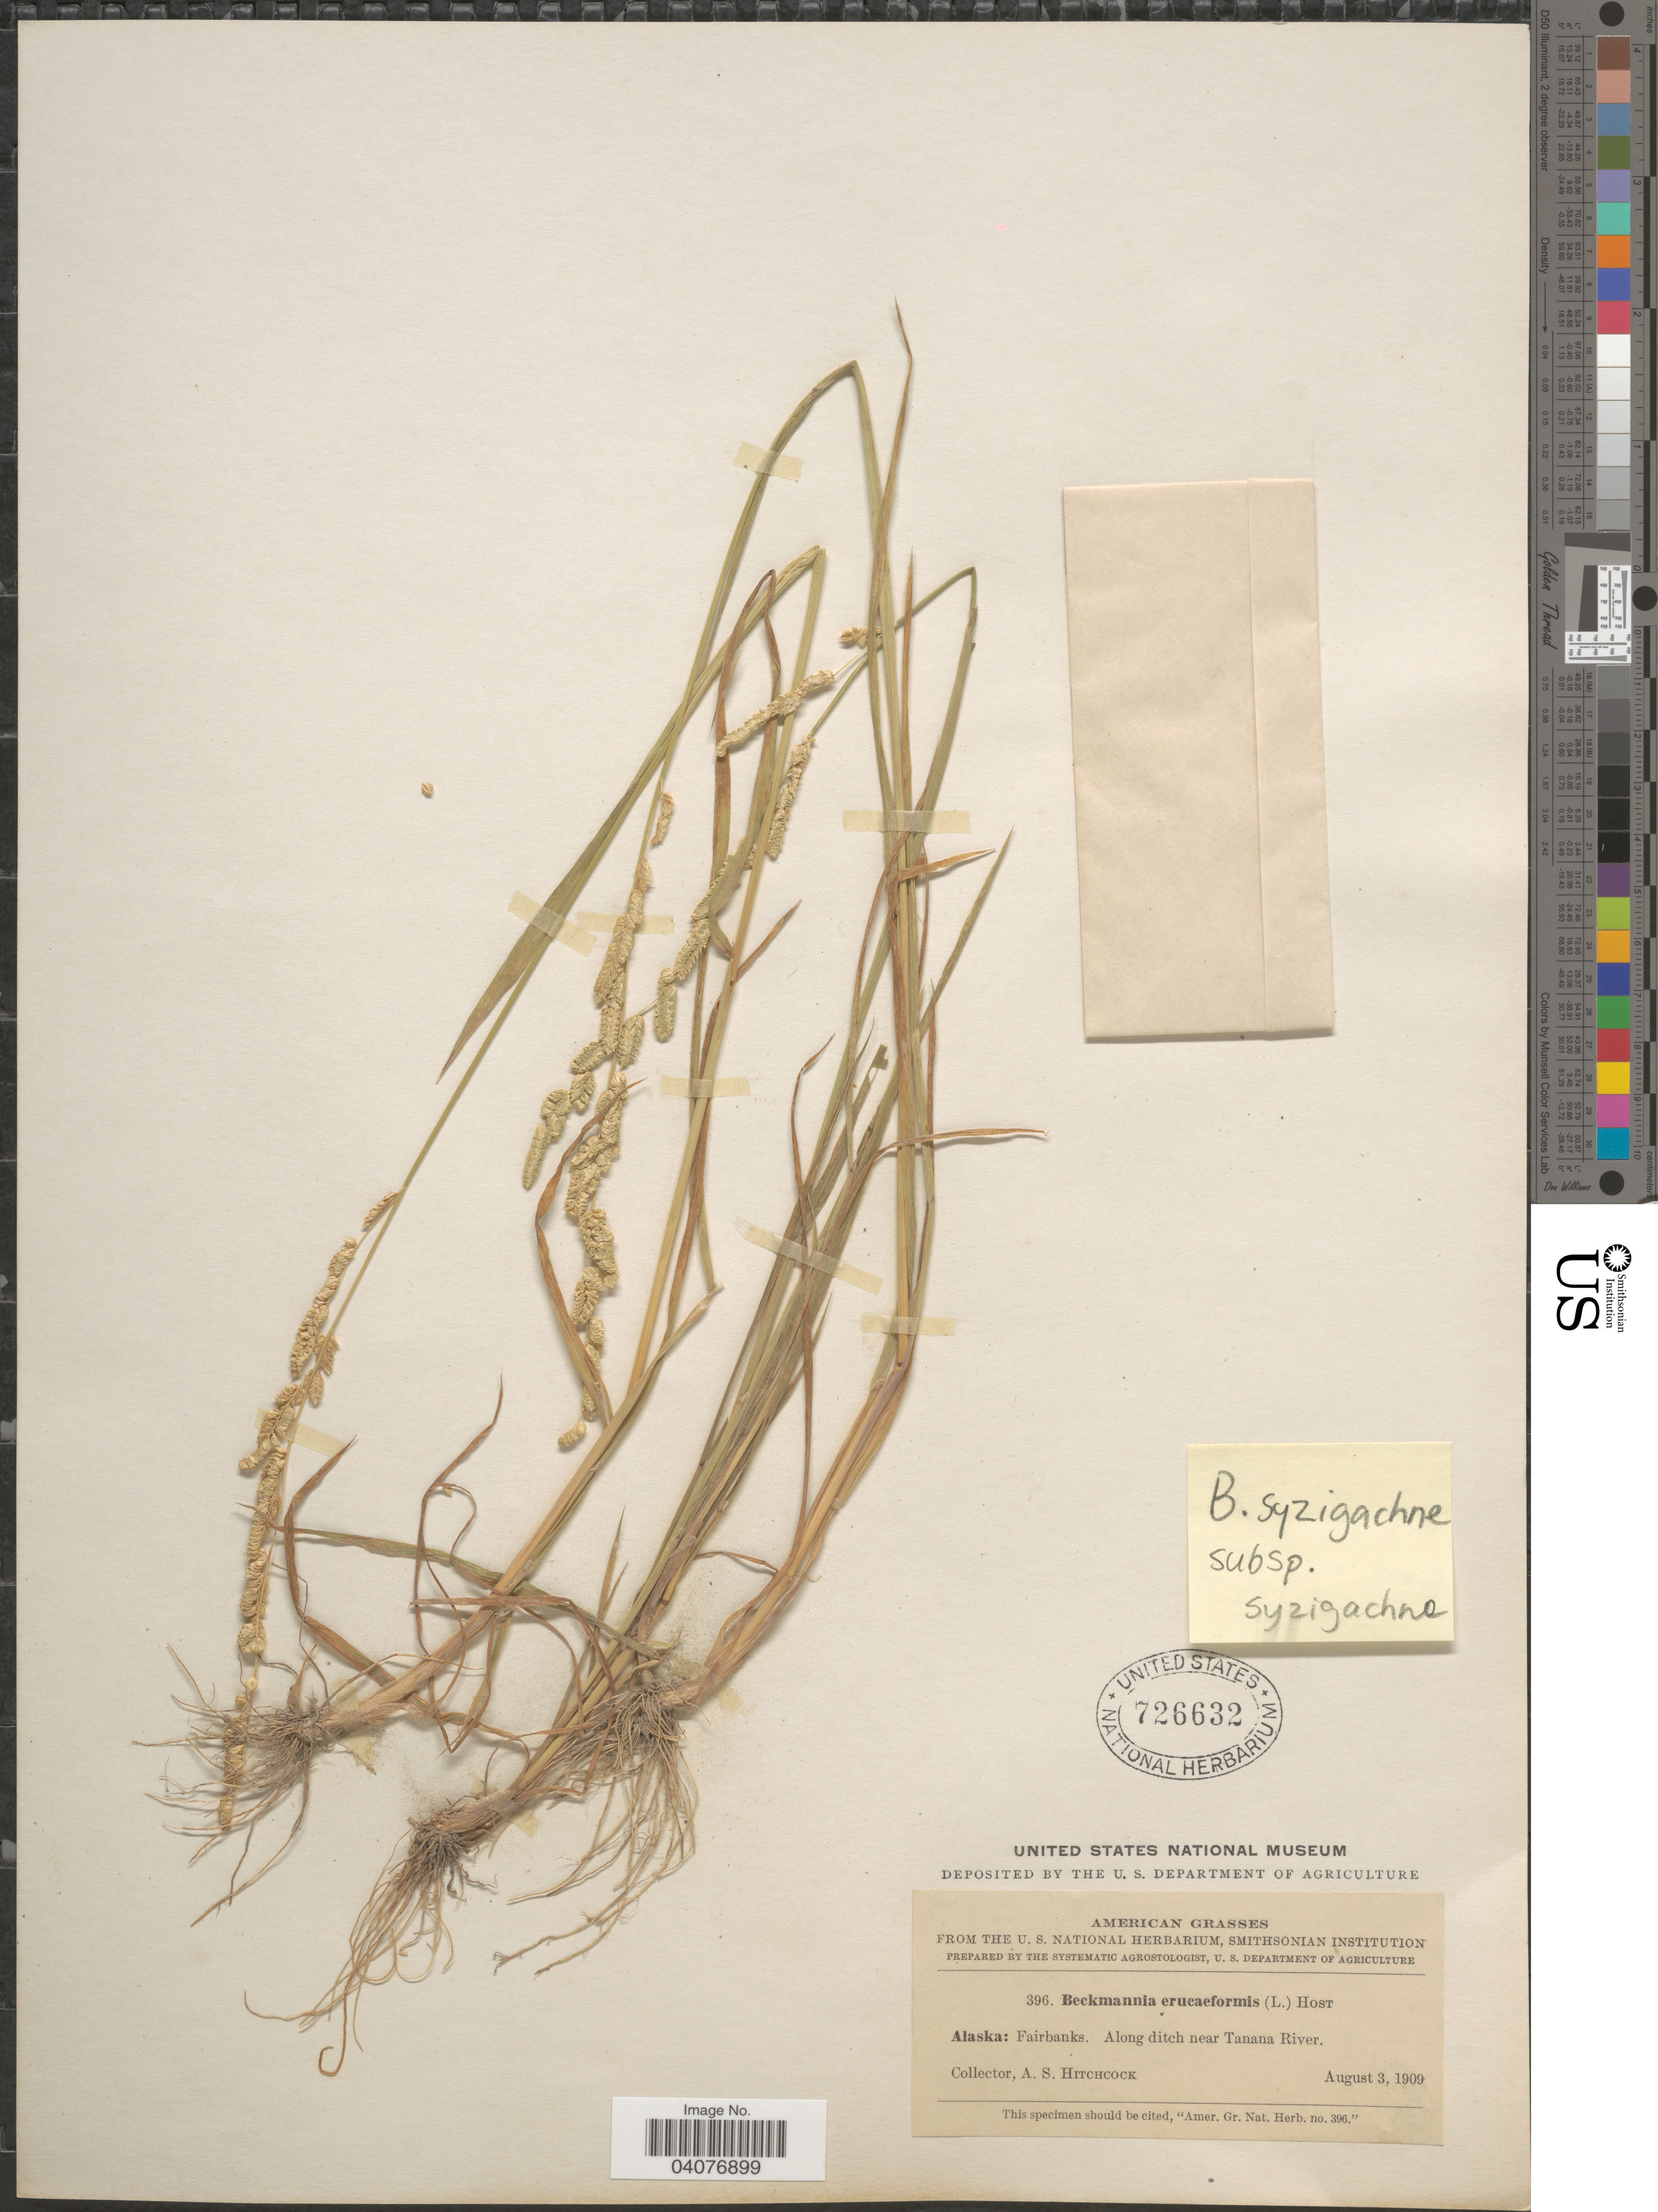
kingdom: Plantae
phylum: Tracheophyta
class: Liliopsida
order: Poales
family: Poaceae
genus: Beckmannia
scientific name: Beckmannia syzigachne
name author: (Steud.) Fernald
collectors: A. S. Hitchcock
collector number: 396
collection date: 1909-08-03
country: United States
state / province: Alaska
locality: Fairbanks. Along ditch near Tanana River.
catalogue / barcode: US 726632